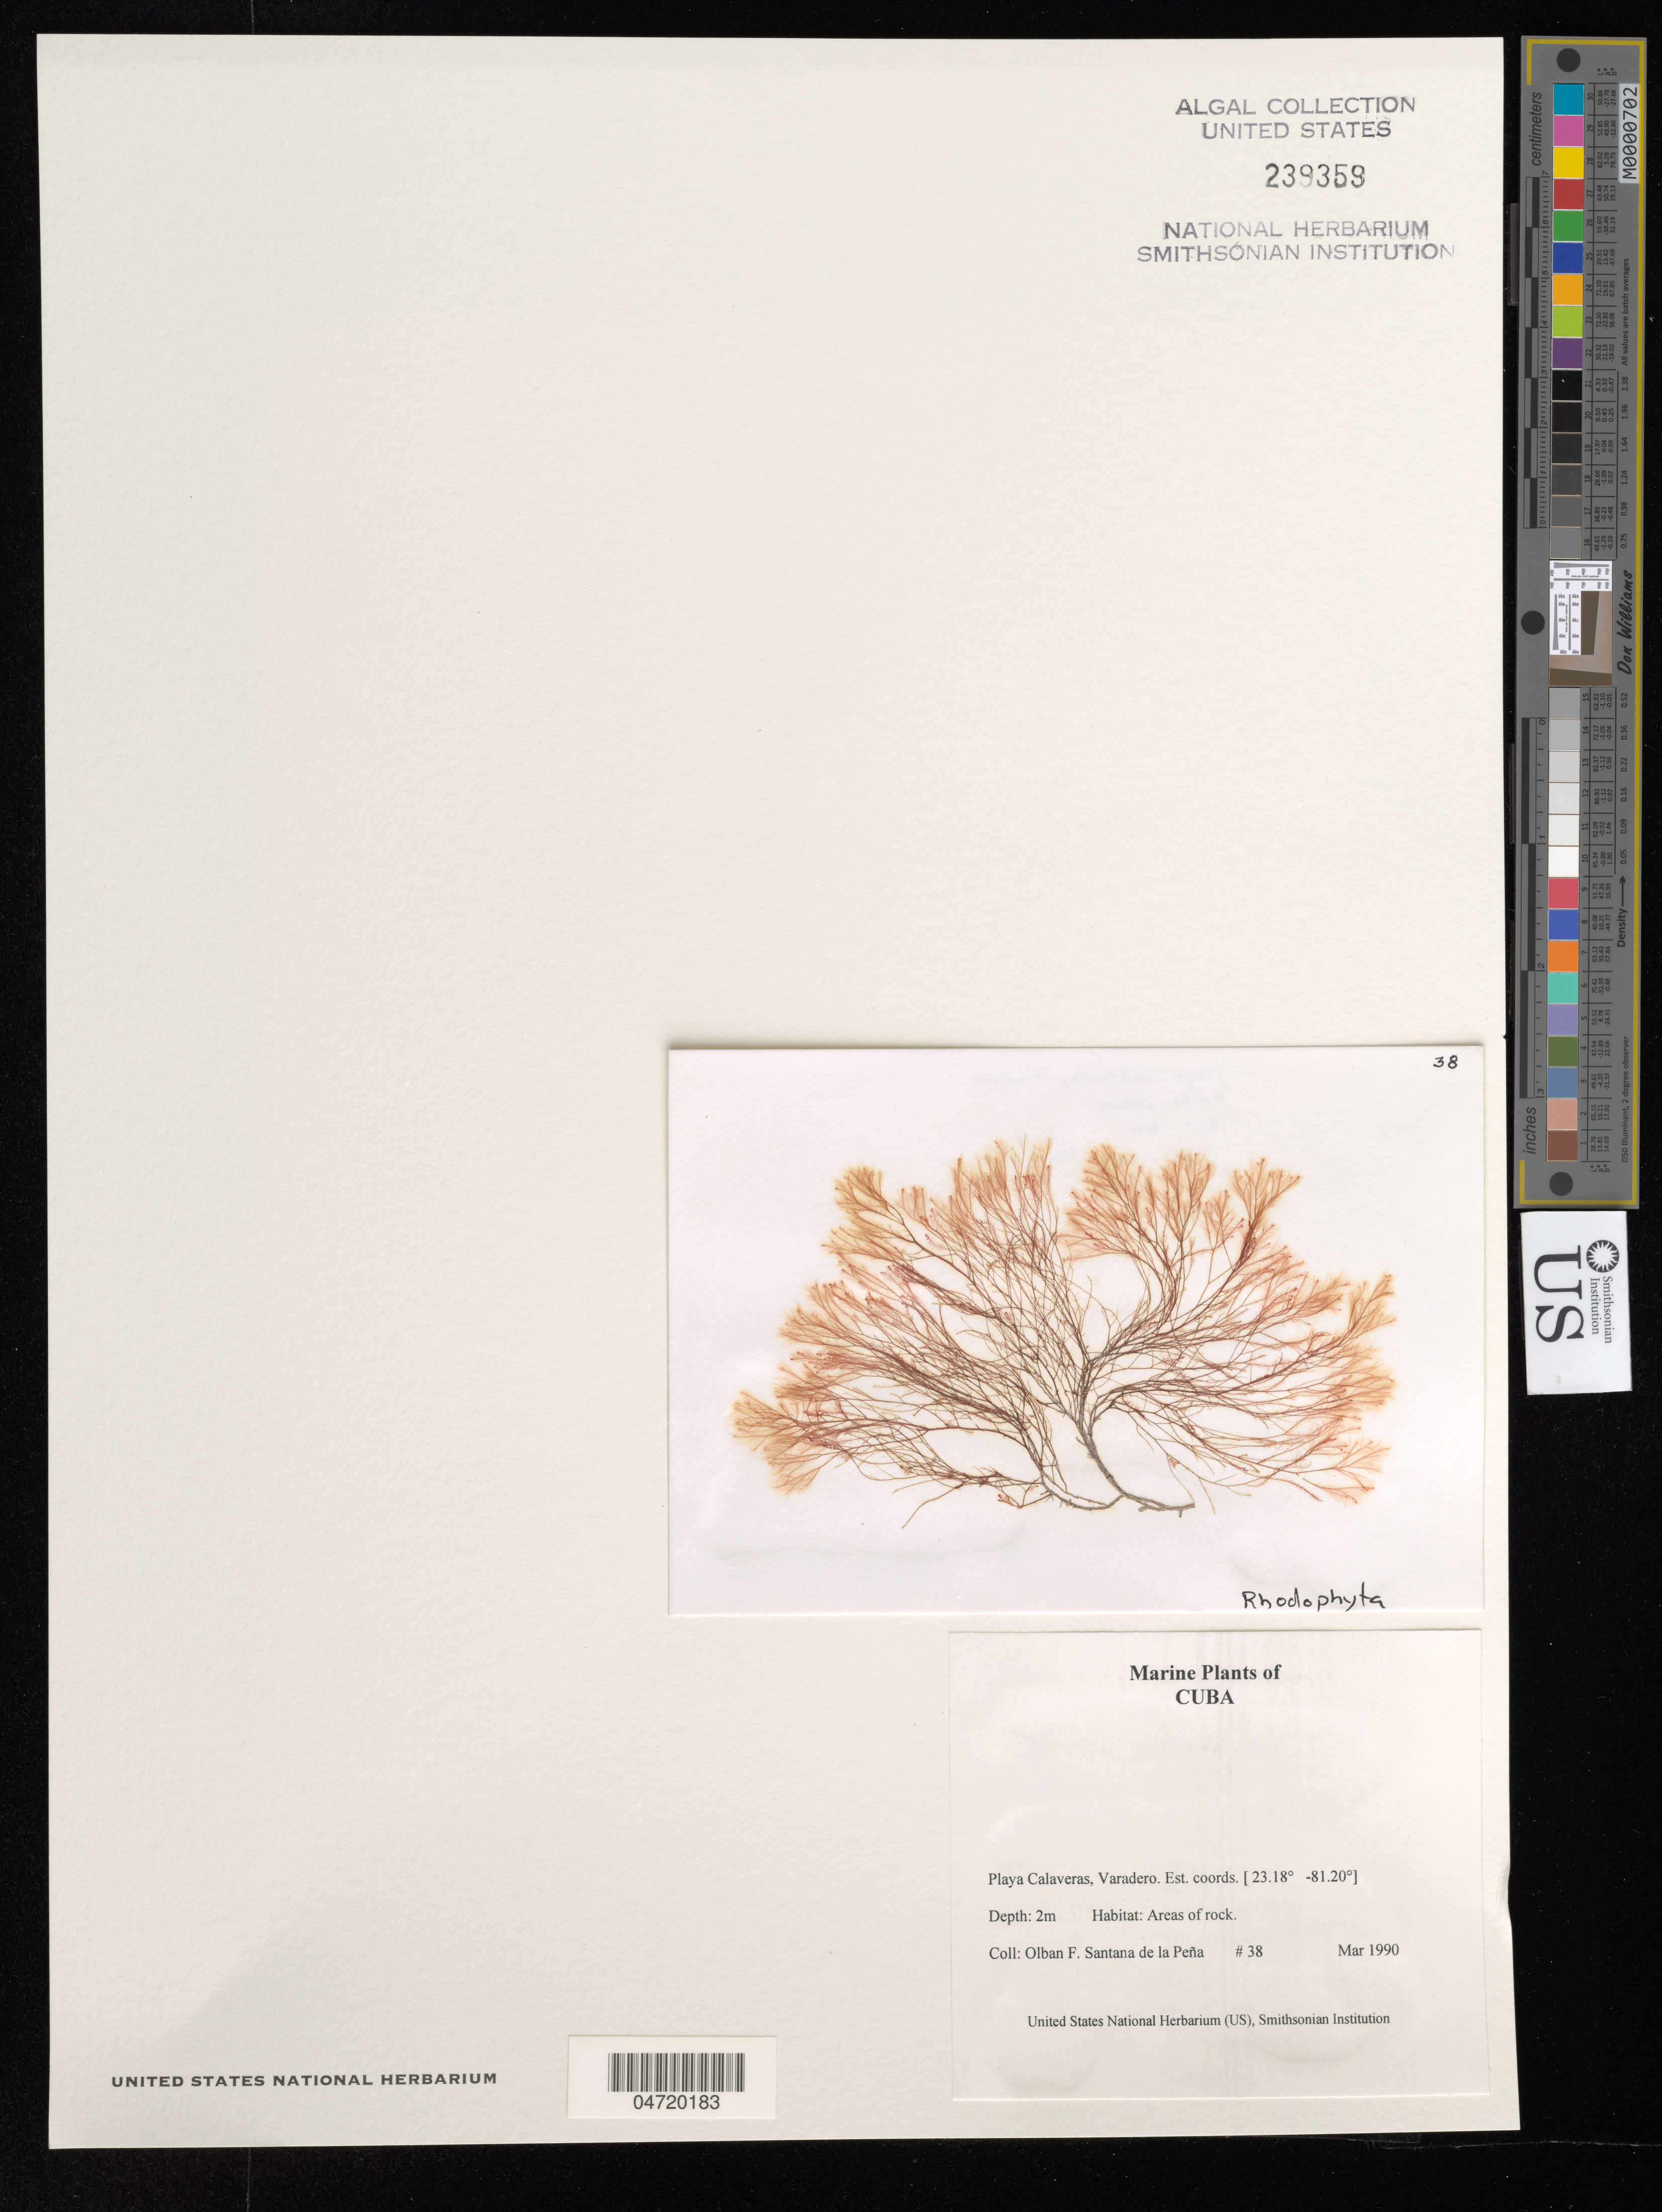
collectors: O. Santana de la Peña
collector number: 38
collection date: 1990-03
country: Cuba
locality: Playa Calaveras, Varadero.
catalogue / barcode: US 239359